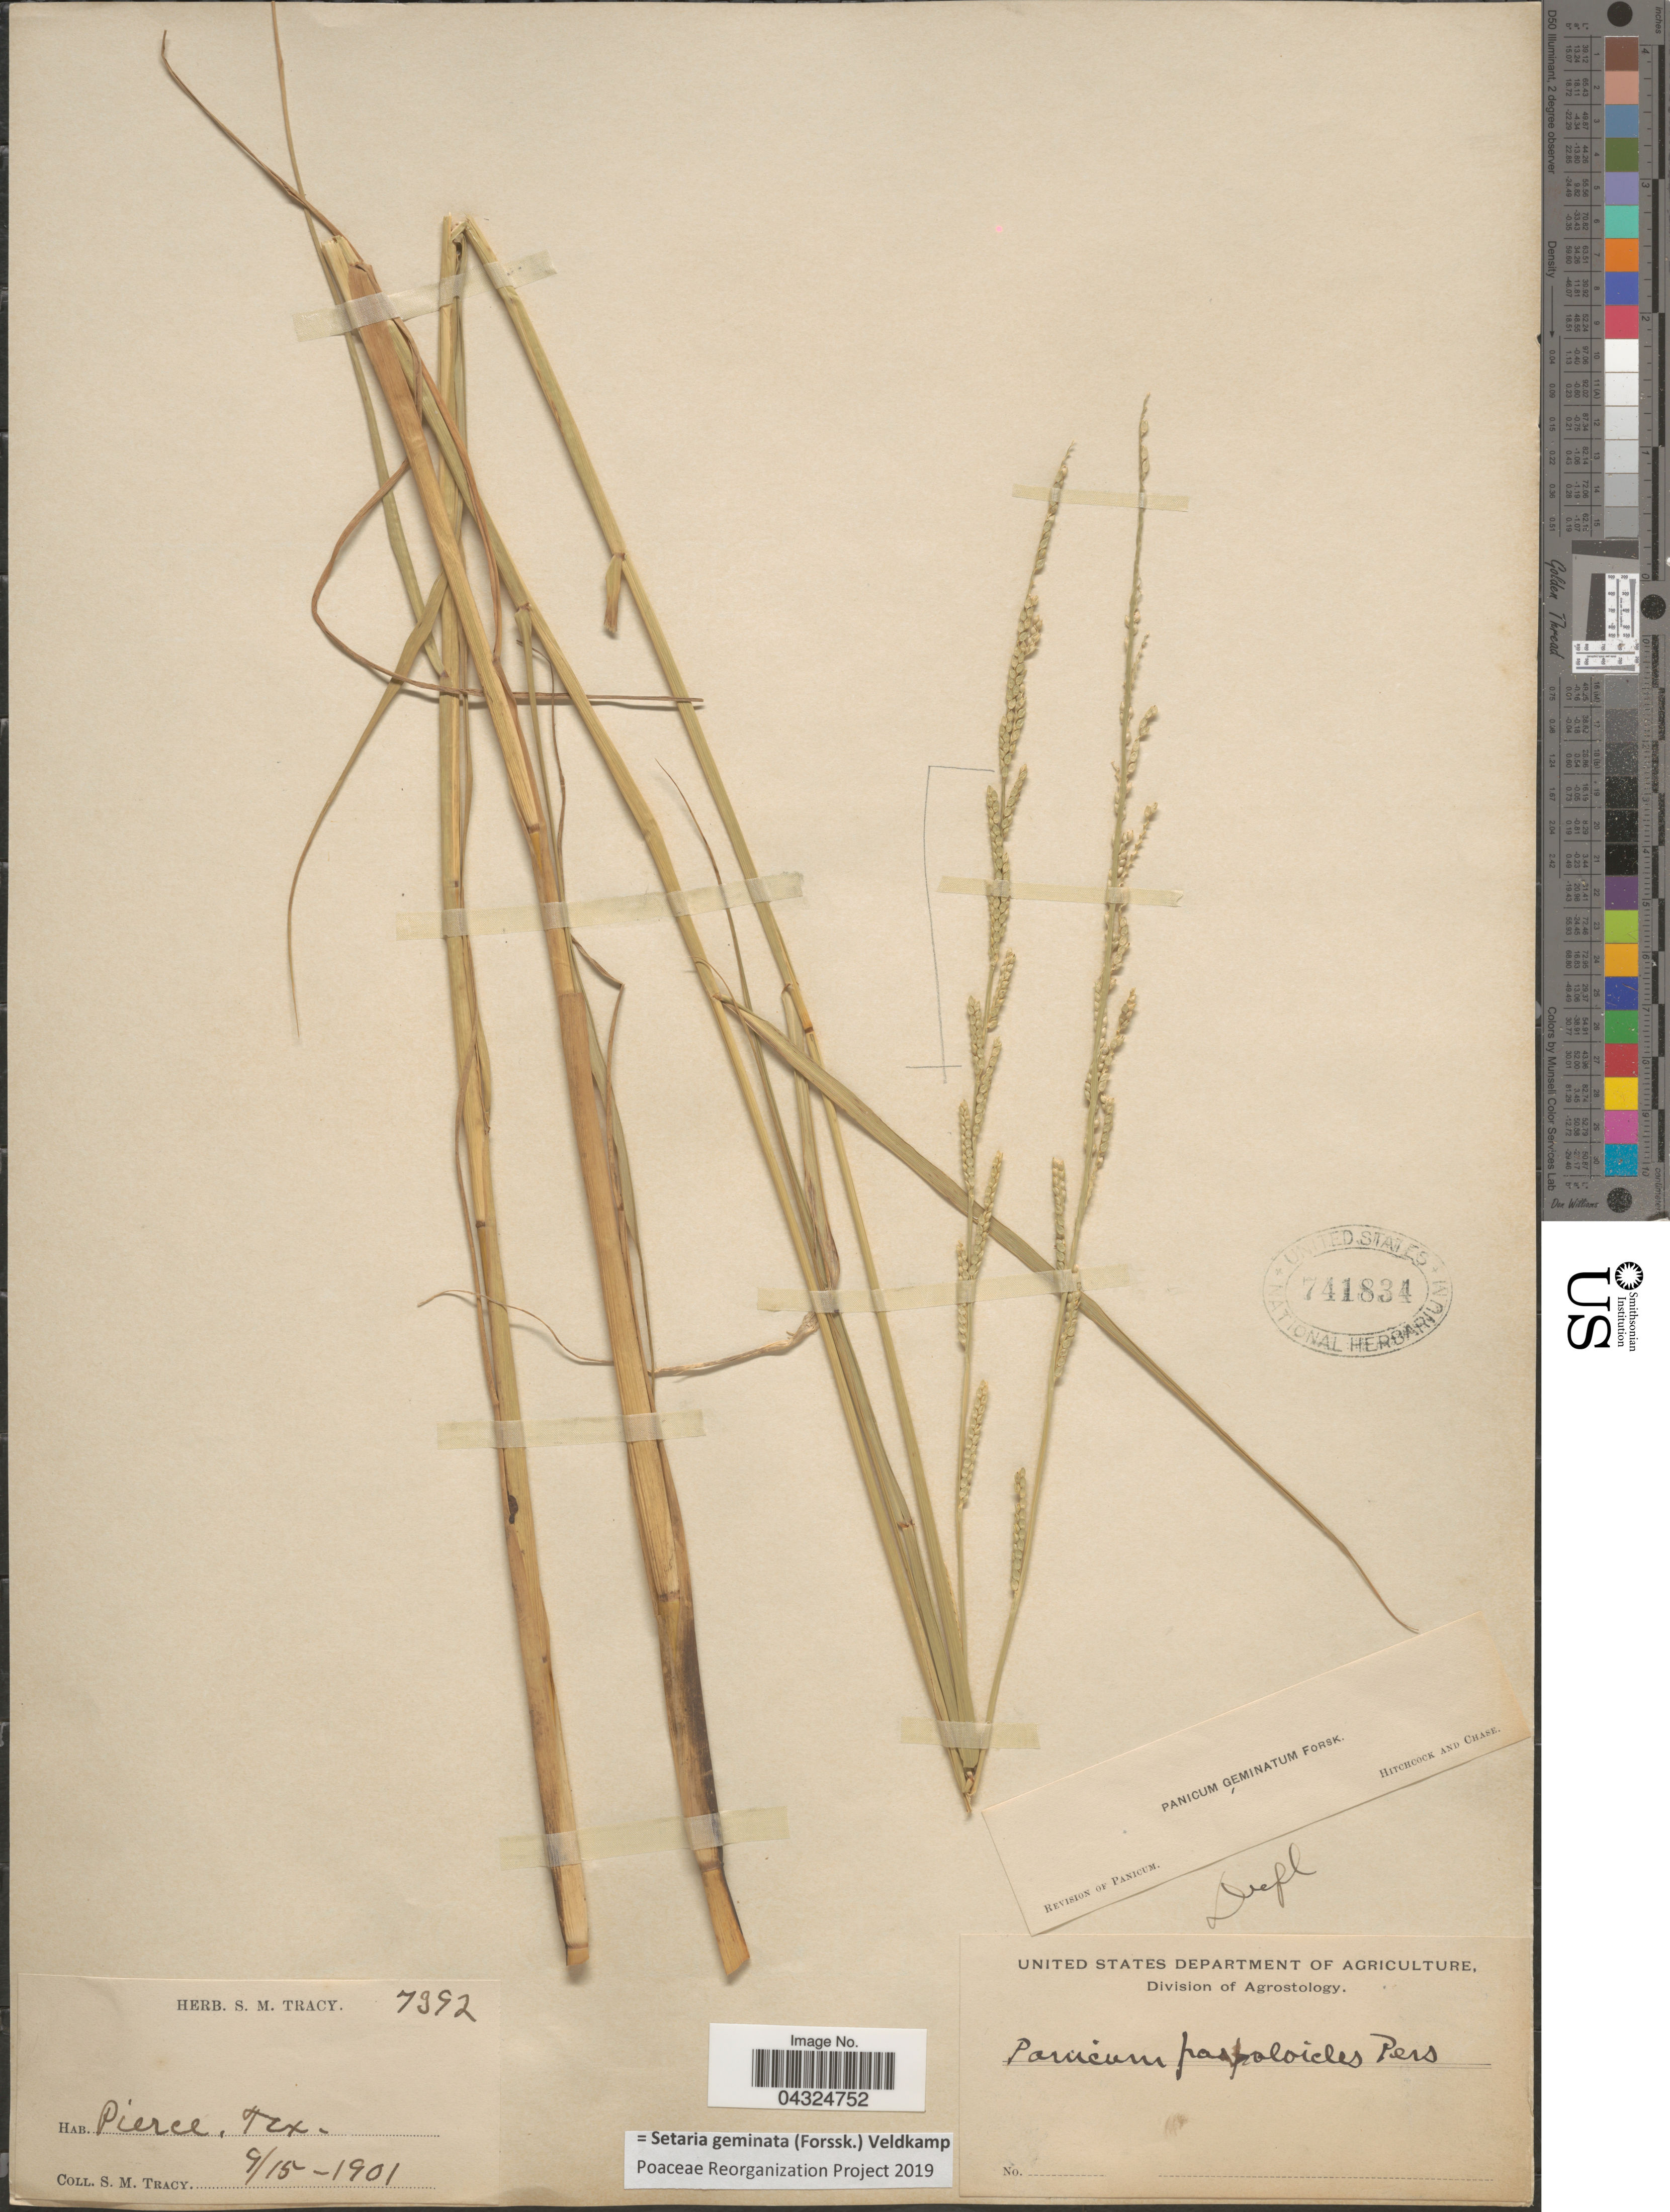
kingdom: Plantae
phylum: Tracheophyta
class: Liliopsida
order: Poales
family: Poaceae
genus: Setaria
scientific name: Setaria geminata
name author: (Forssk.) Veldkamp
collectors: S. M. Tracy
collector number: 7392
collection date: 1901-09-15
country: United States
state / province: Texas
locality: Pierce.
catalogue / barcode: US 741834